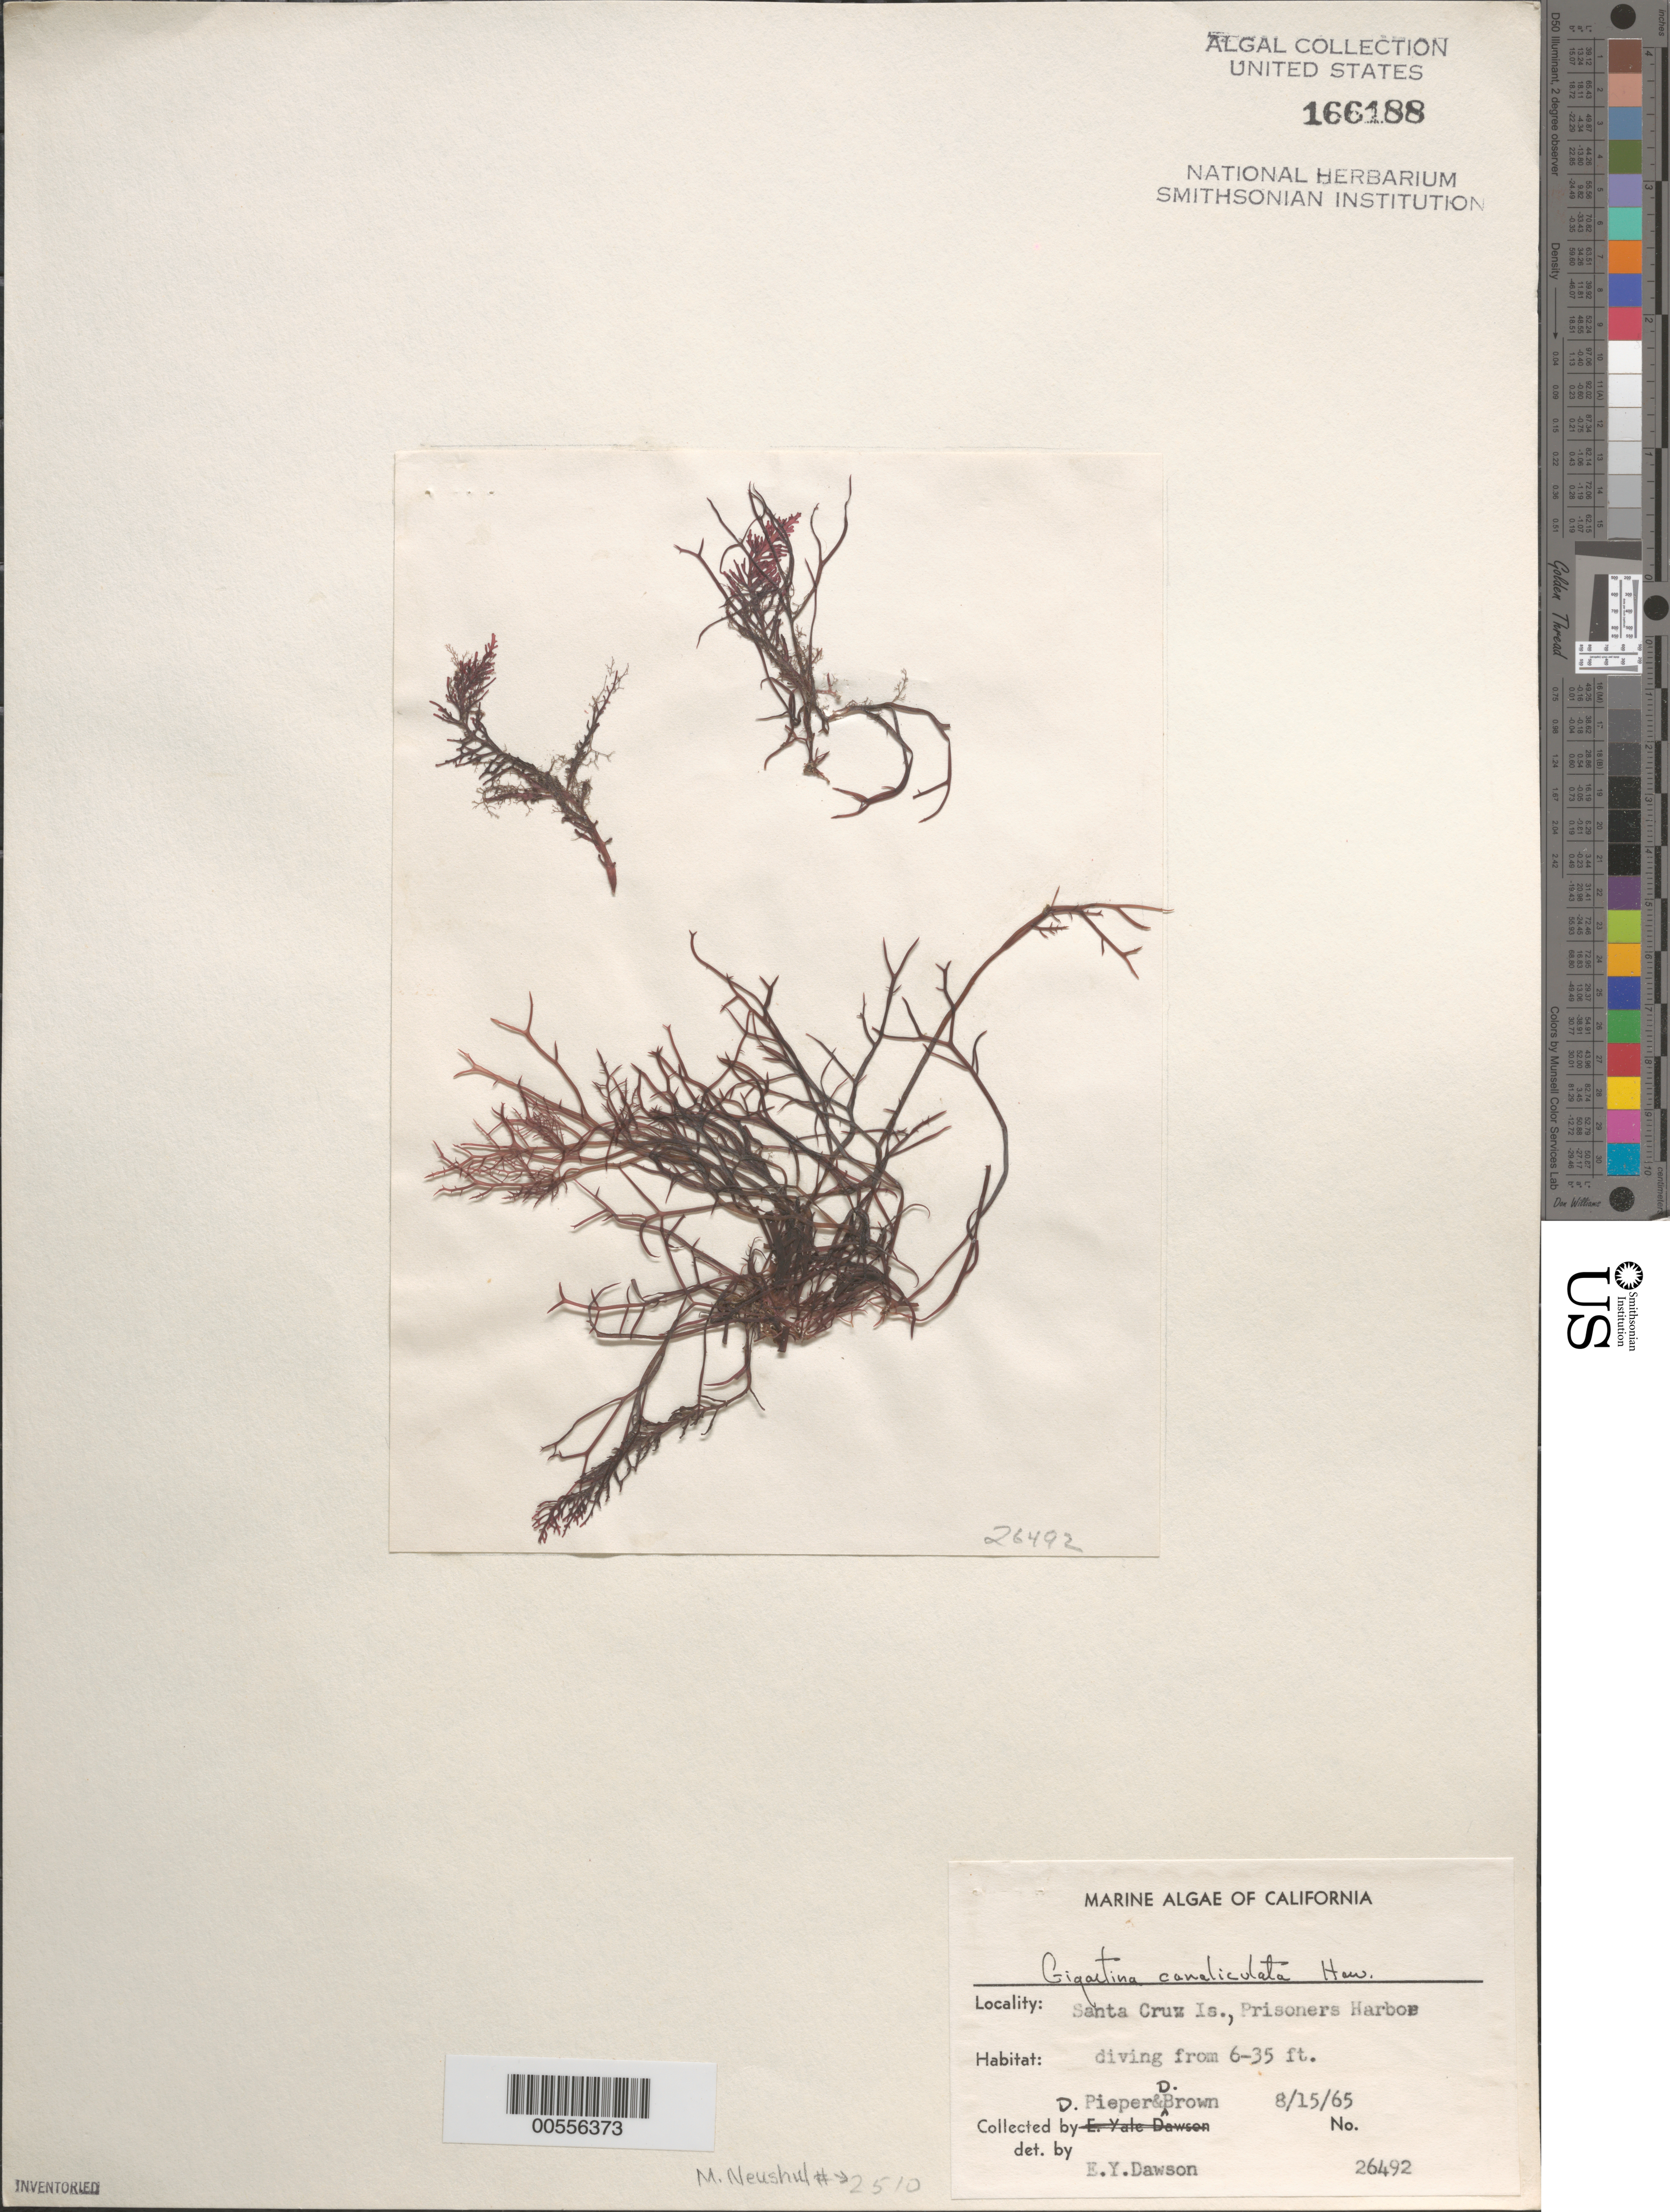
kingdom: Plantae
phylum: Rhodophyta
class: Florideophyceae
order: Gigartinales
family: Gigartinaceae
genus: Chondracanthus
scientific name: Chondracanthus canaliculatus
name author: (Harv.) Guiry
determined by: Algae name updating Project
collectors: D. Pieper & D. Brown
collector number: Neushul 2510 & EYD 26492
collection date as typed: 15 Aug 1965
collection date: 1965-08-15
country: United States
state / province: California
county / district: Santa Barbara ;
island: Santa Cruz Island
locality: Prisoners Harbor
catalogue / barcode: US 166188